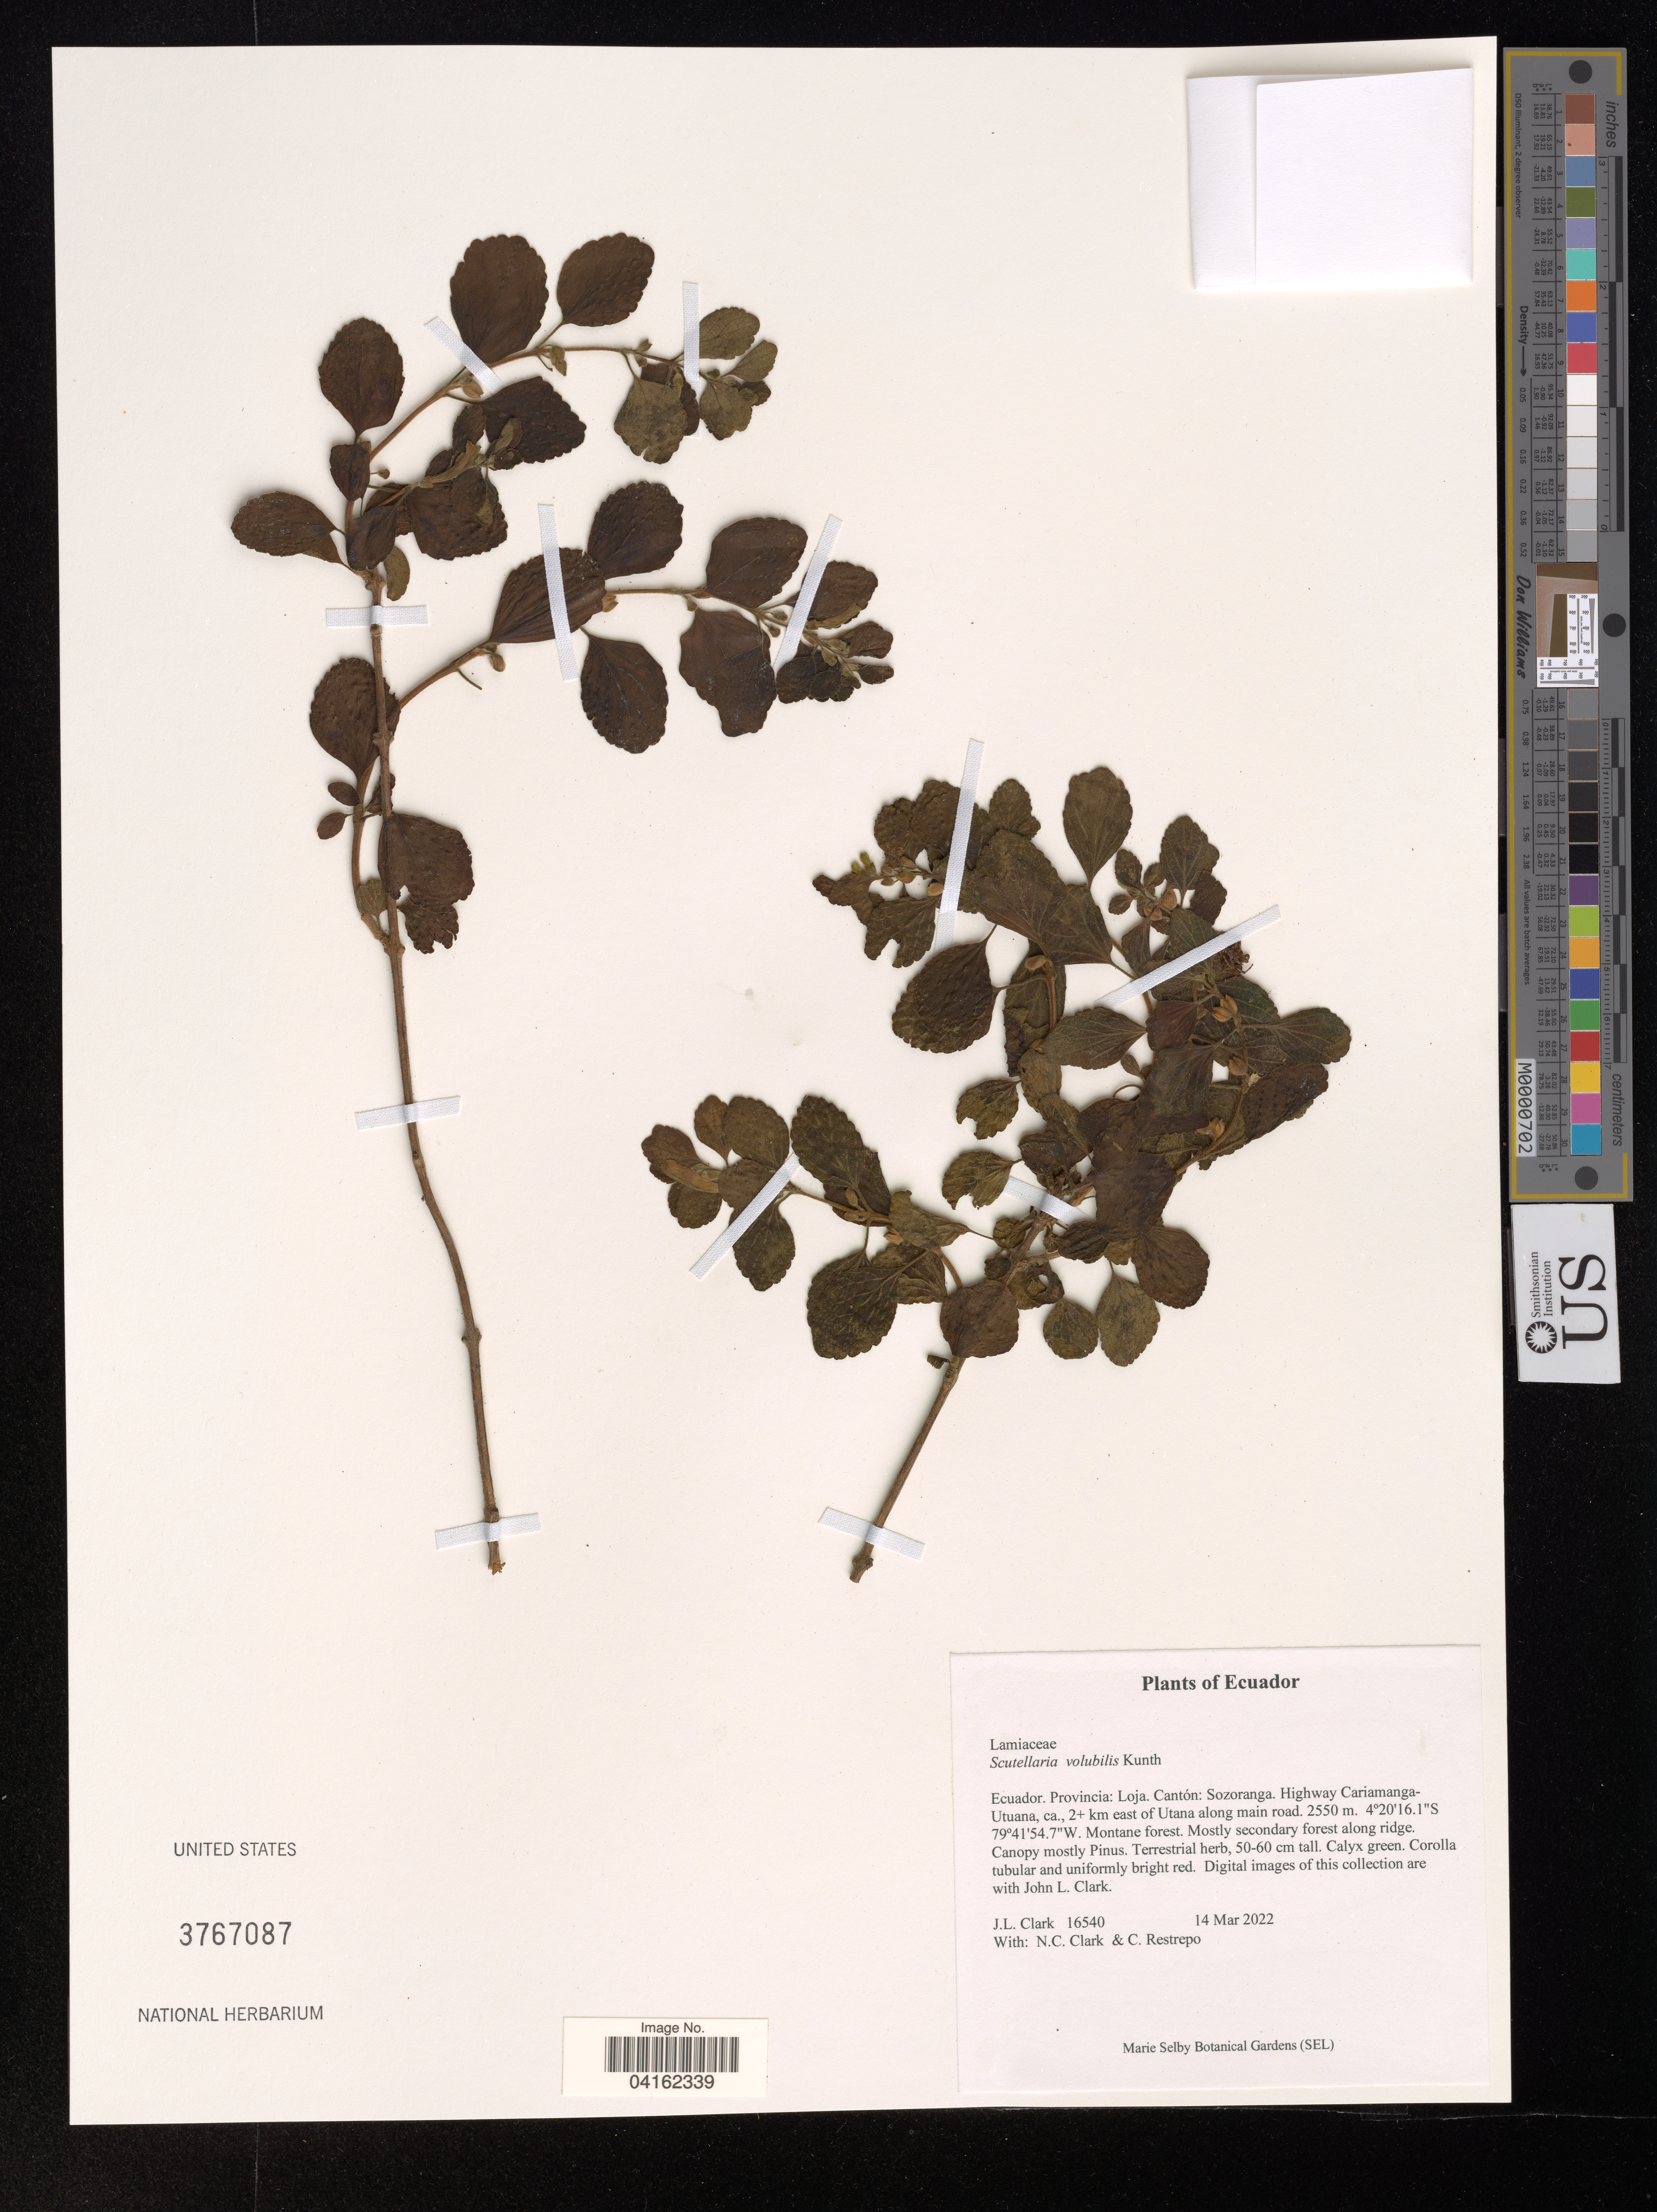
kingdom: Plantae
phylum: Tracheophyta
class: Magnoliopsida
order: Lamiales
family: Lamiaceae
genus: Scutellaria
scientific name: Scutellaria volubilis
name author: Kunth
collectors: J. L. Clark, N. C. Clark & C. Restrepo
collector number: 16540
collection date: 2022-03-14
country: Ecuador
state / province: Loja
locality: Cantón: Sozoranga. Highway Cariamanga-Utuana, ca., 2+ km east of Utana along main road.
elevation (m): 2550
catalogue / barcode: US 3767087